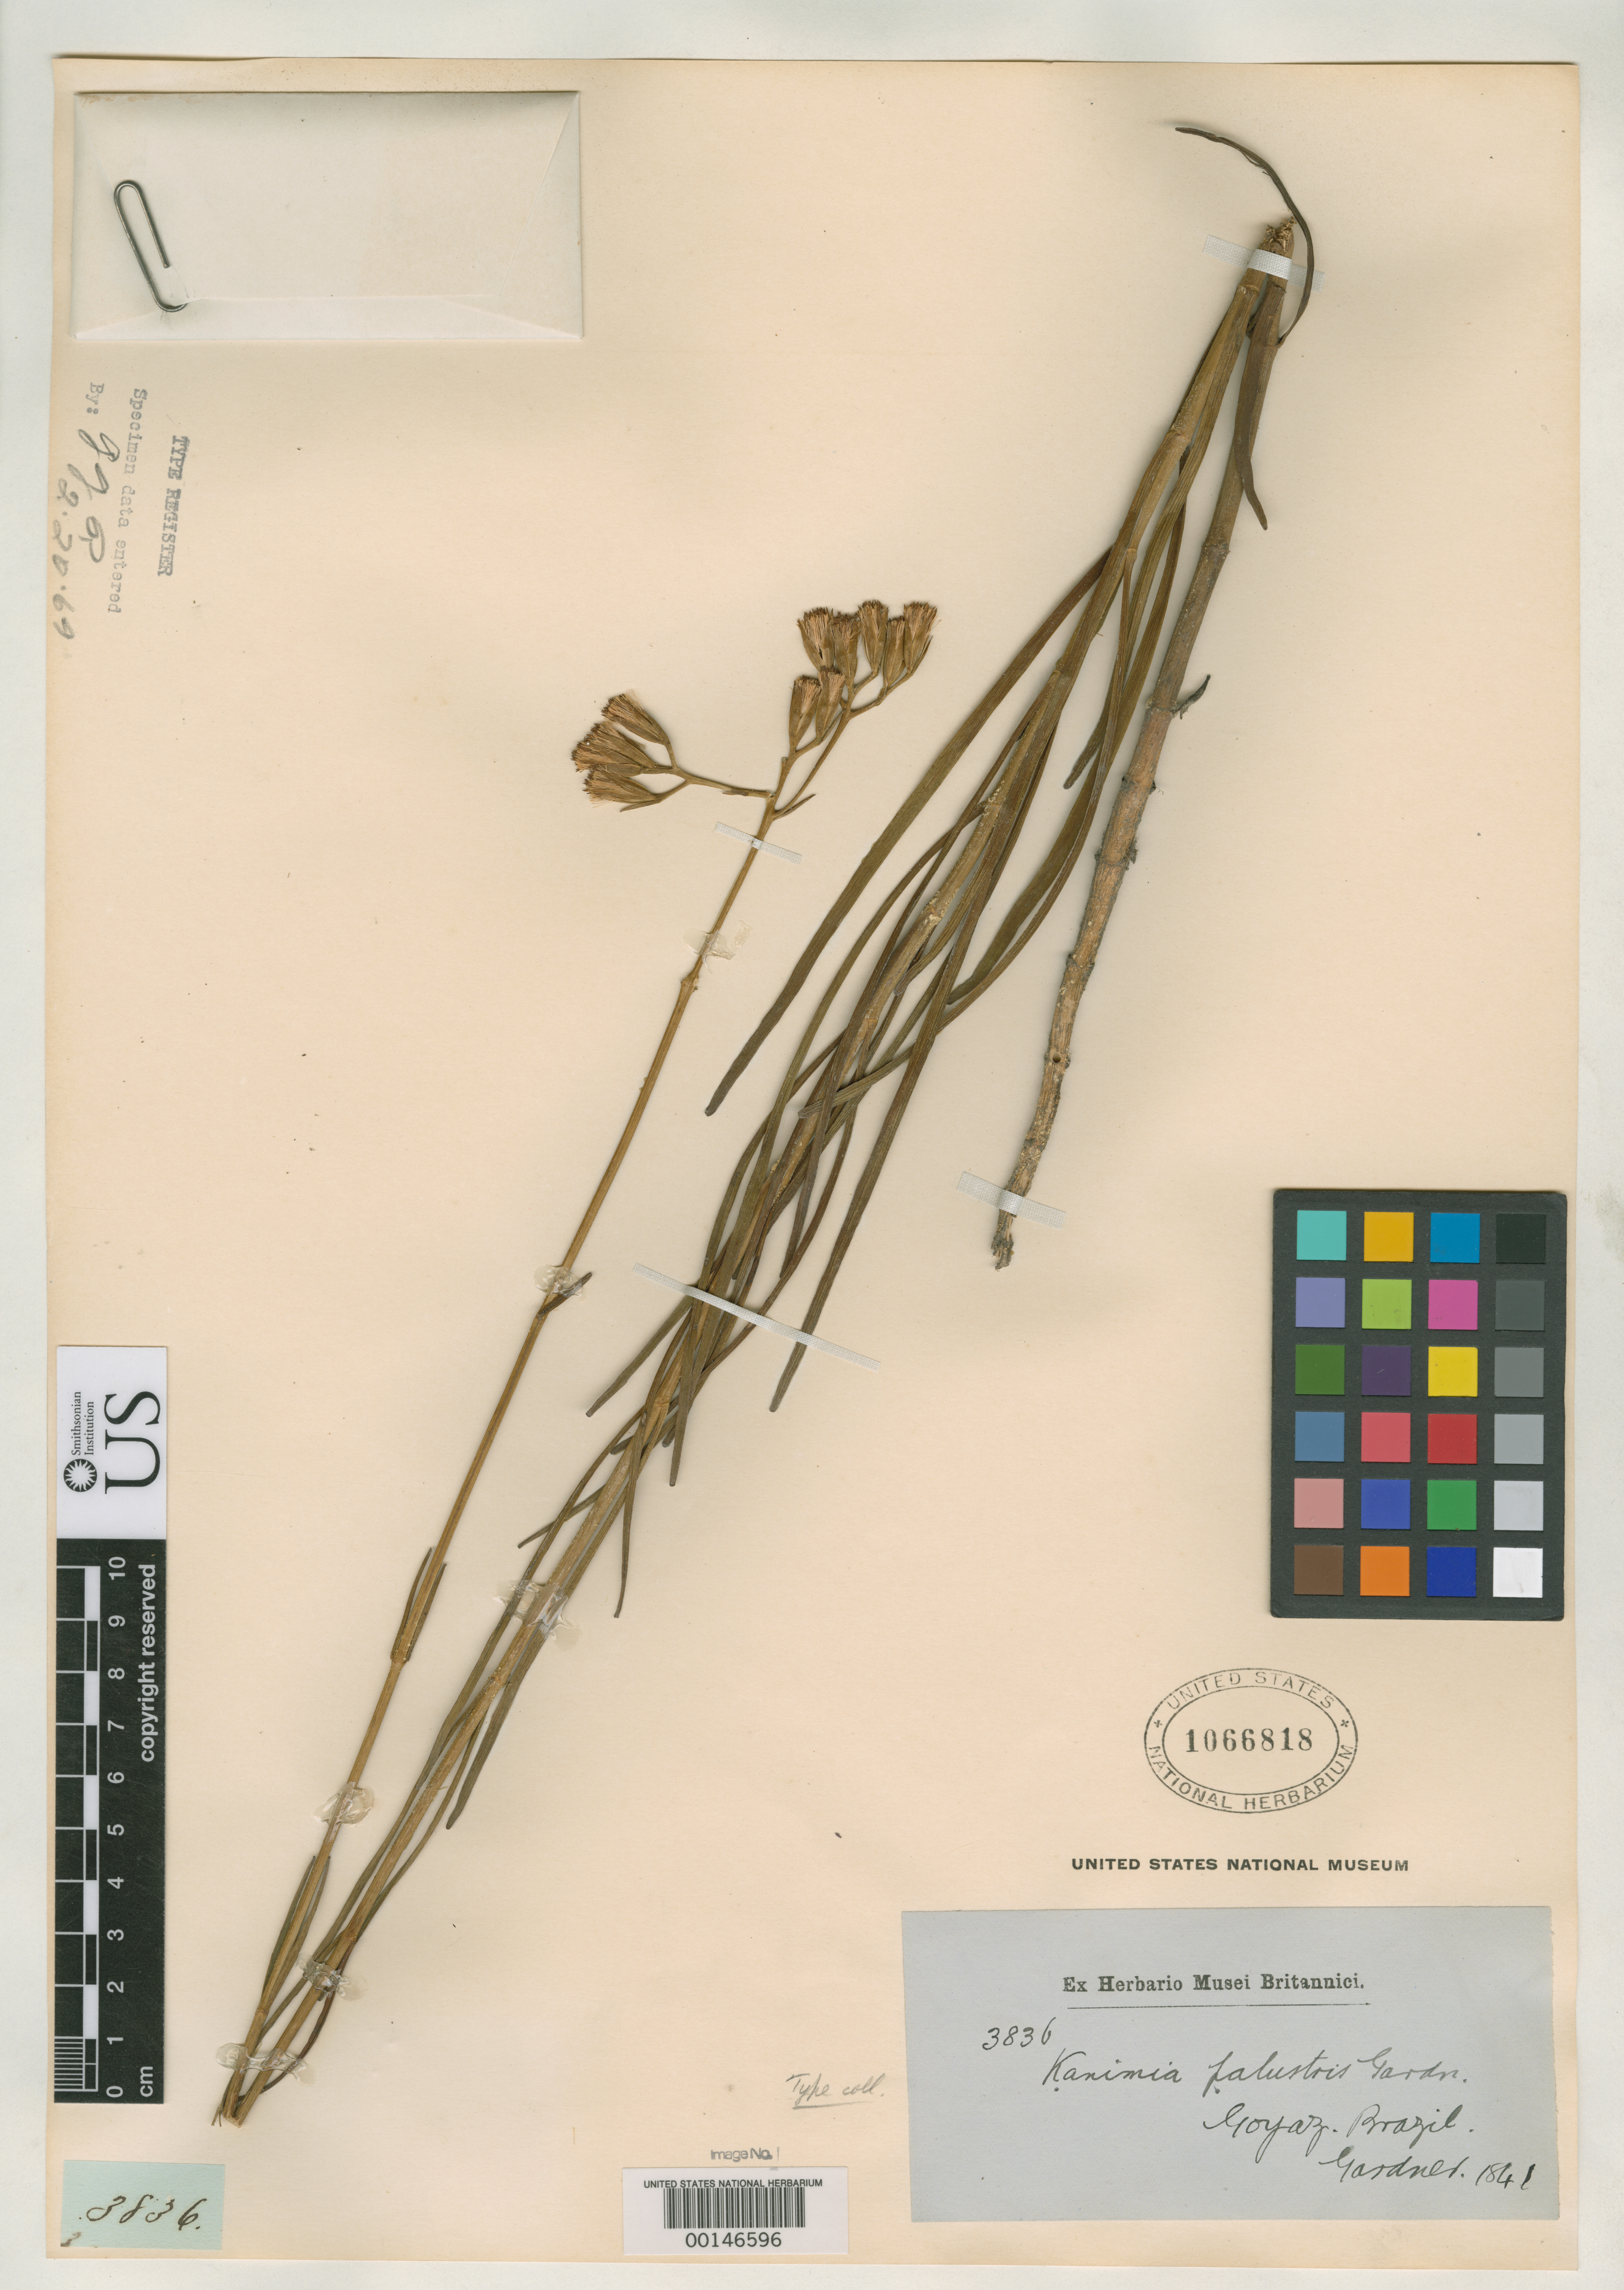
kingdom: Plantae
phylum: Tracheophyta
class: Magnoliopsida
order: Asterales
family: Asteraceae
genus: Kanimia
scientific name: Kanimia palustris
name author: Gardner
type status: Isotype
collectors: G. Gardner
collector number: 3836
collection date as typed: Feb 1840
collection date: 1840-02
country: Brazil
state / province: Goiás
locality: Between Villa de Natividade and Conceicao.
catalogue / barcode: US 1066818